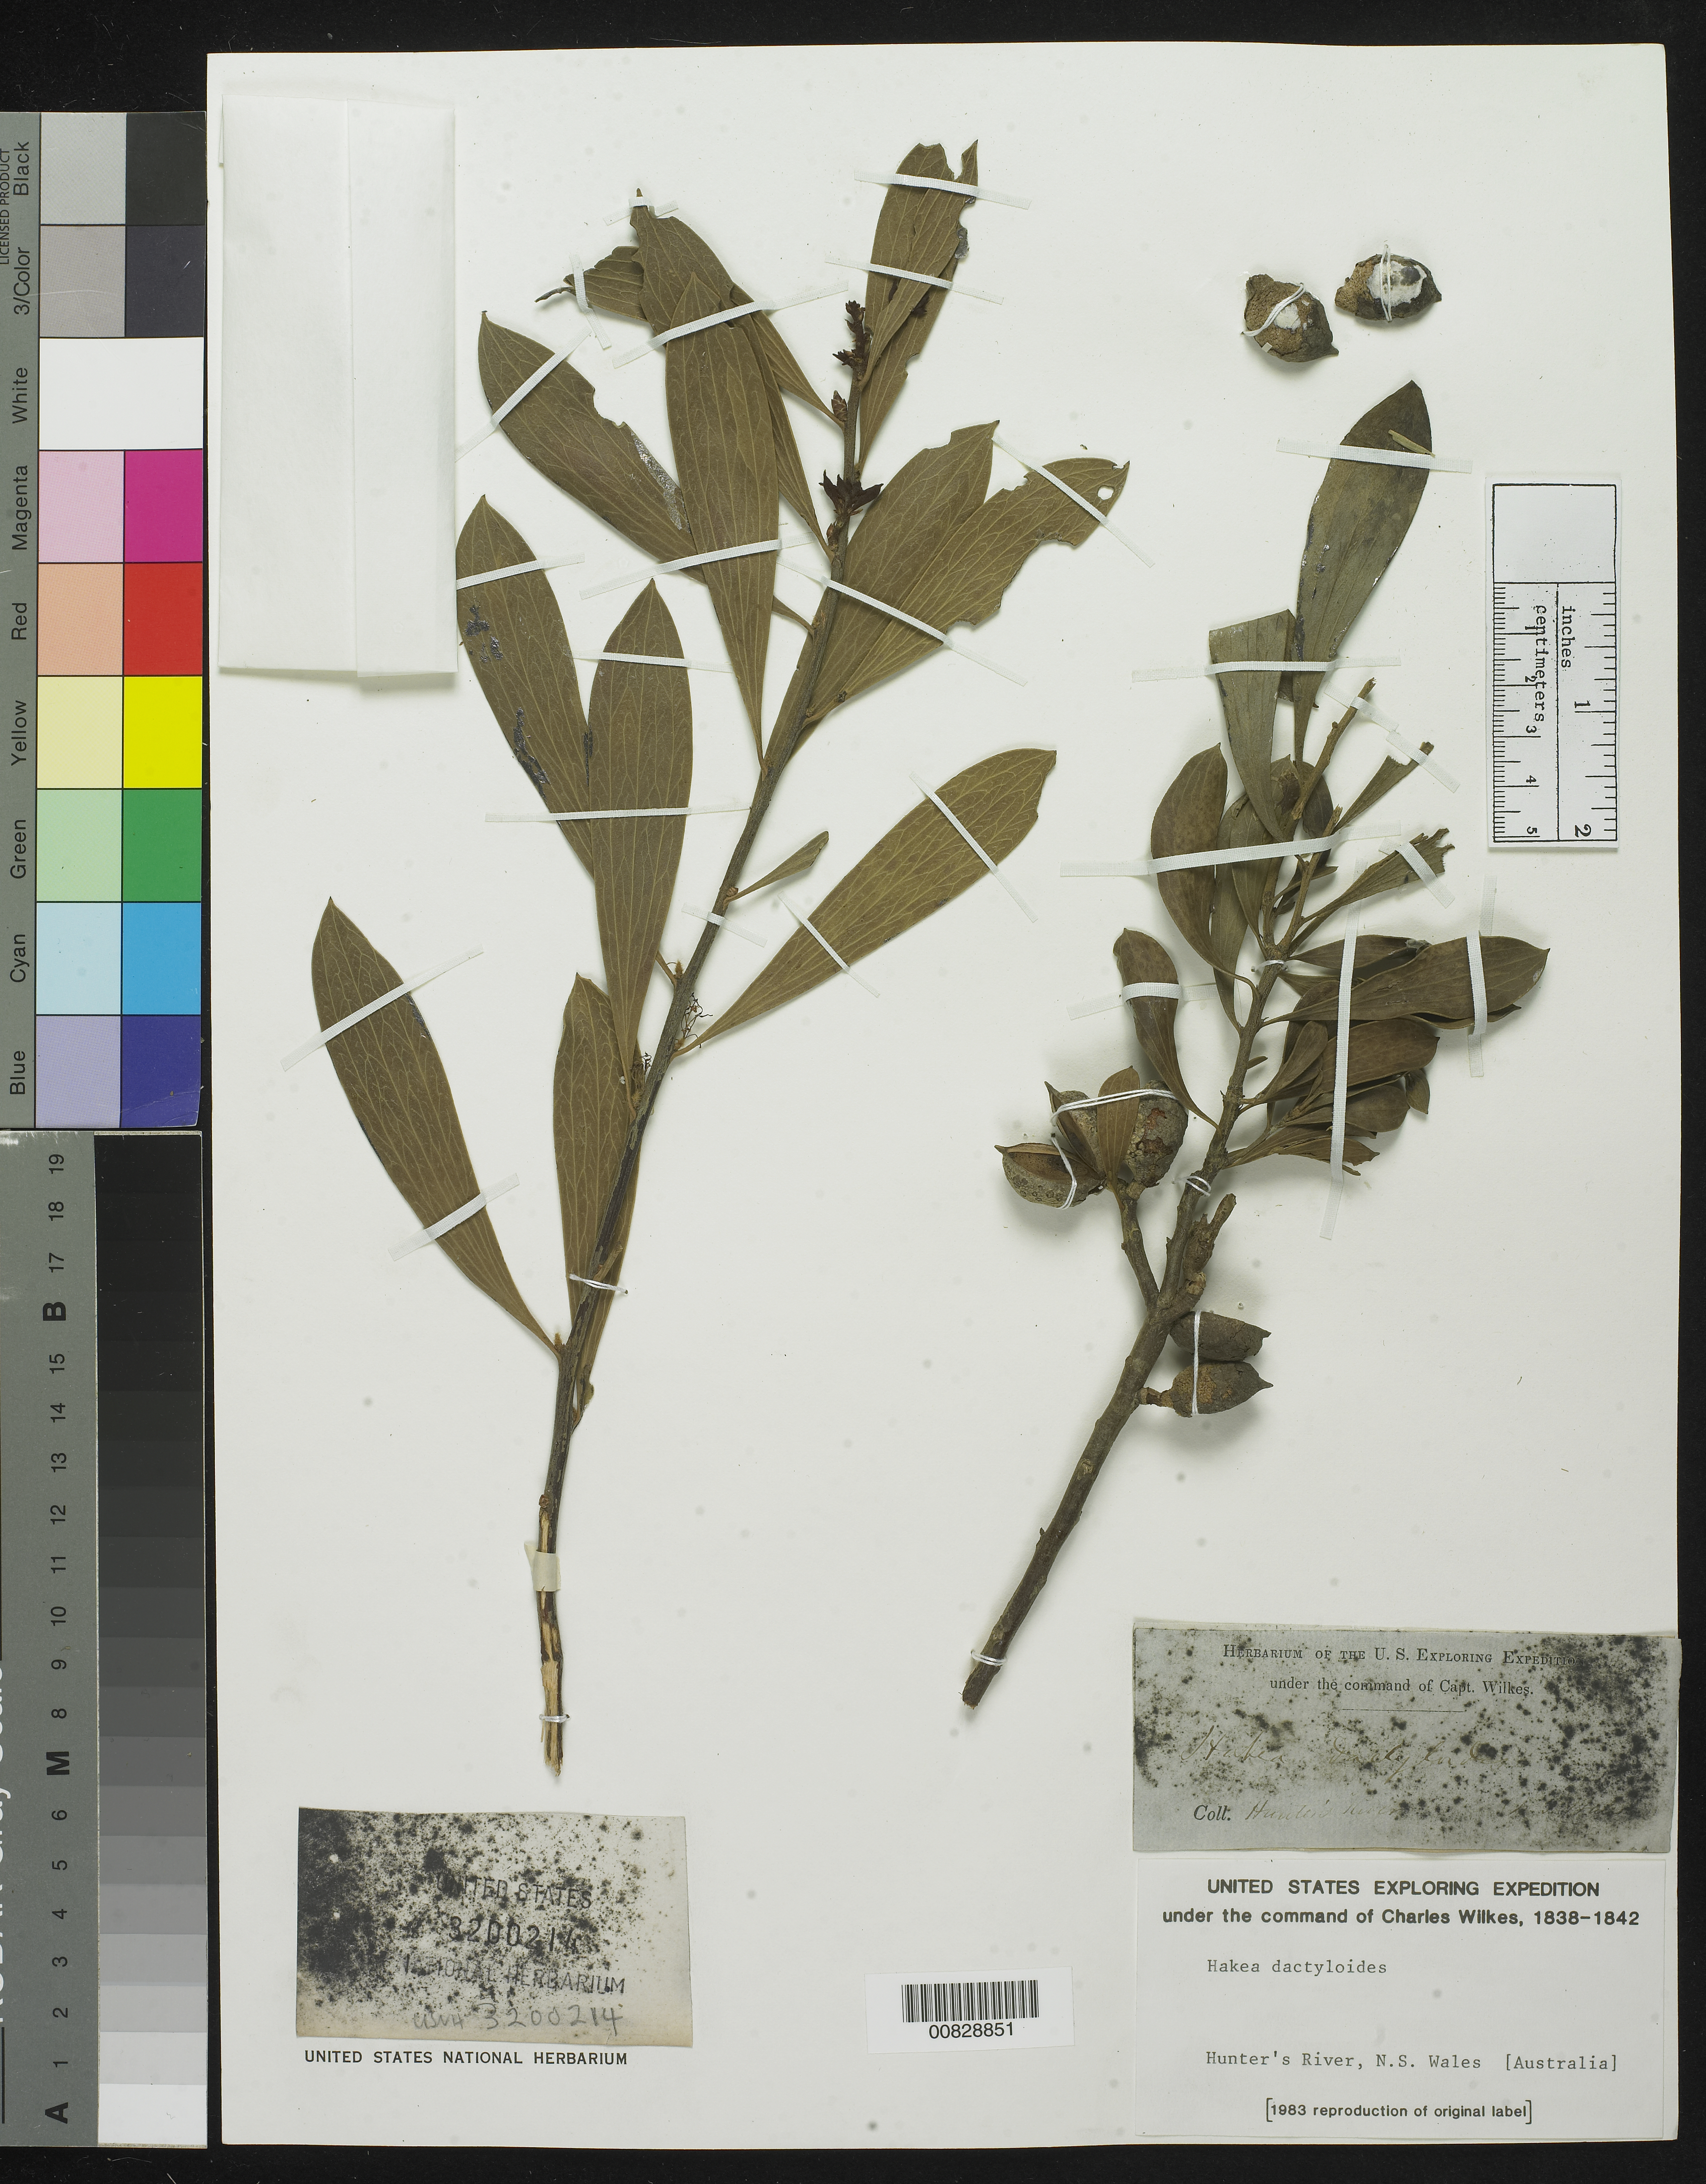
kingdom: Plantae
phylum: Tracheophyta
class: Magnoliopsida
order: Proteales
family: Proteaceae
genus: Hakea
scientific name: Hakea dactyloides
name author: (Gaertn.) Cav.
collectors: Wilkes Explor. Exped.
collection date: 1838/1842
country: Australia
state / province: New South Wales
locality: Hunter's River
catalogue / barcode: US 3200214